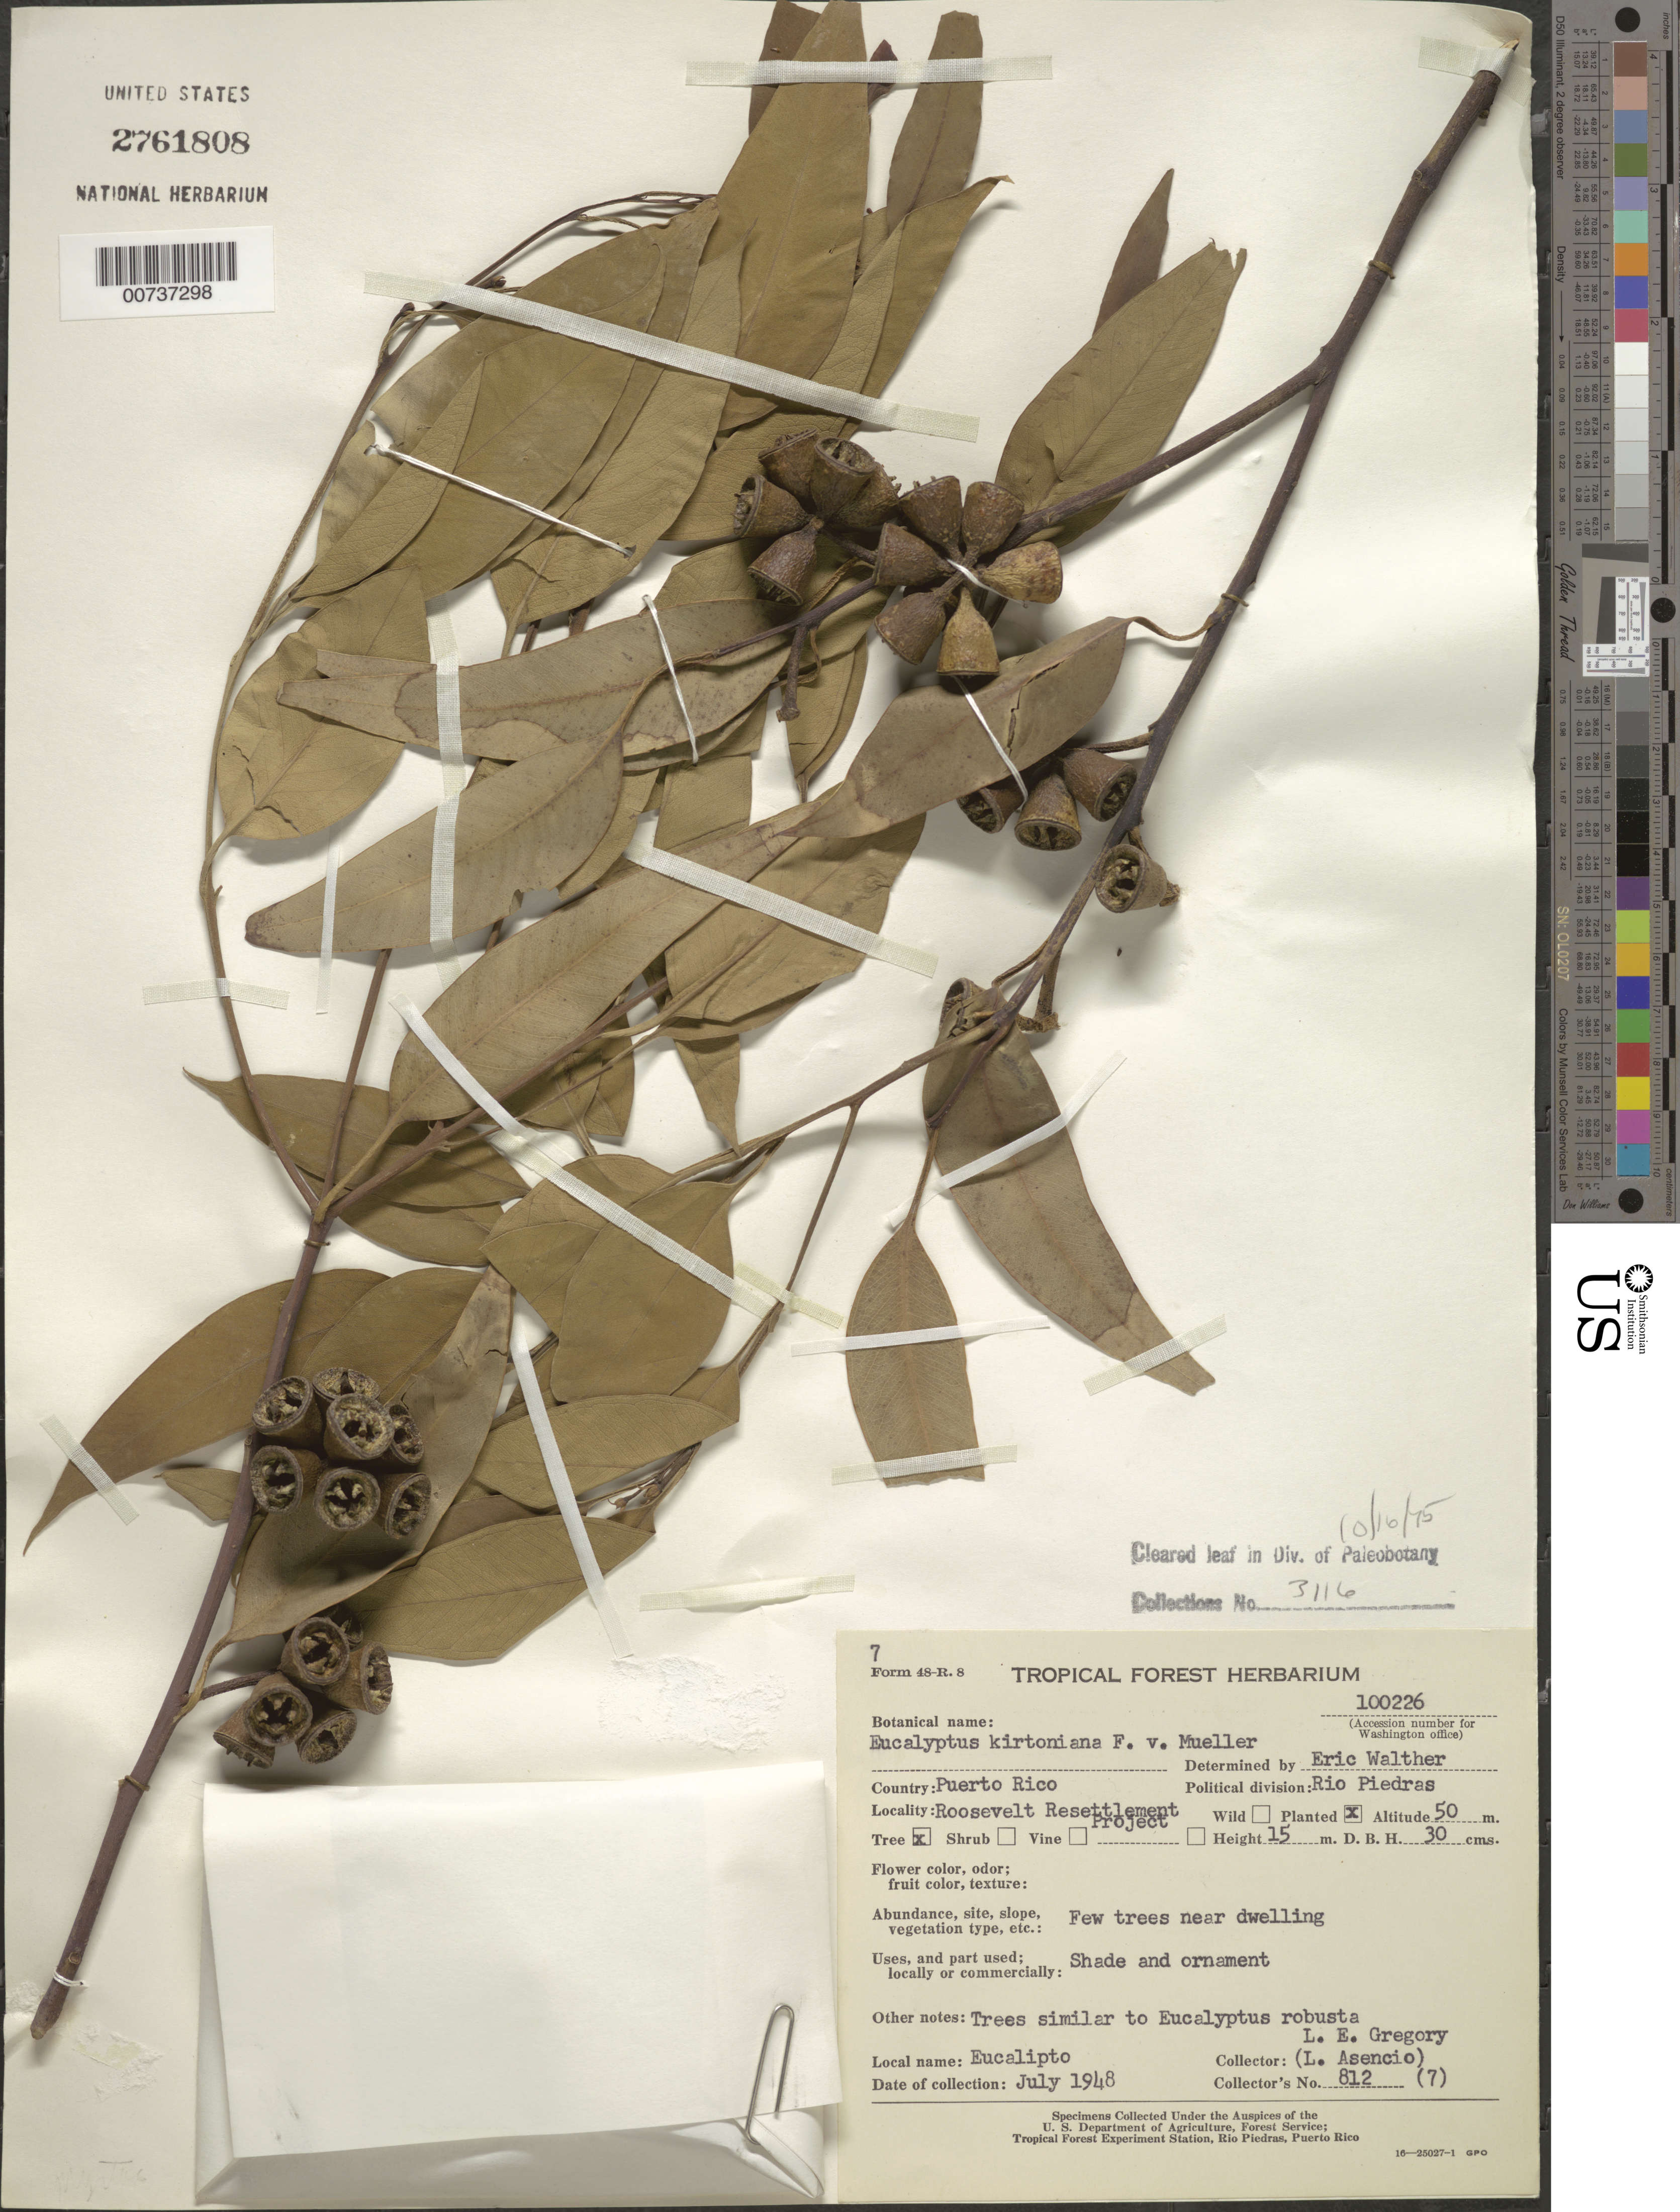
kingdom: Plantae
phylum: Tracheophyta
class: Magnoliopsida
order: Myrtales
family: Myrtaceae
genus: Eucalyptus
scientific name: Eucalyptus x kirtoniana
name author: F. Muell.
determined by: Walther, E.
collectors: L. E. Gregory & L. Asencio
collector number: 812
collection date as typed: Jul 1948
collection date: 1948-07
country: Puerto Rico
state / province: San Juan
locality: Roosevelt Resettlement Project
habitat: Few trees near dwelling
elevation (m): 50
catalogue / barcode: US 2761808